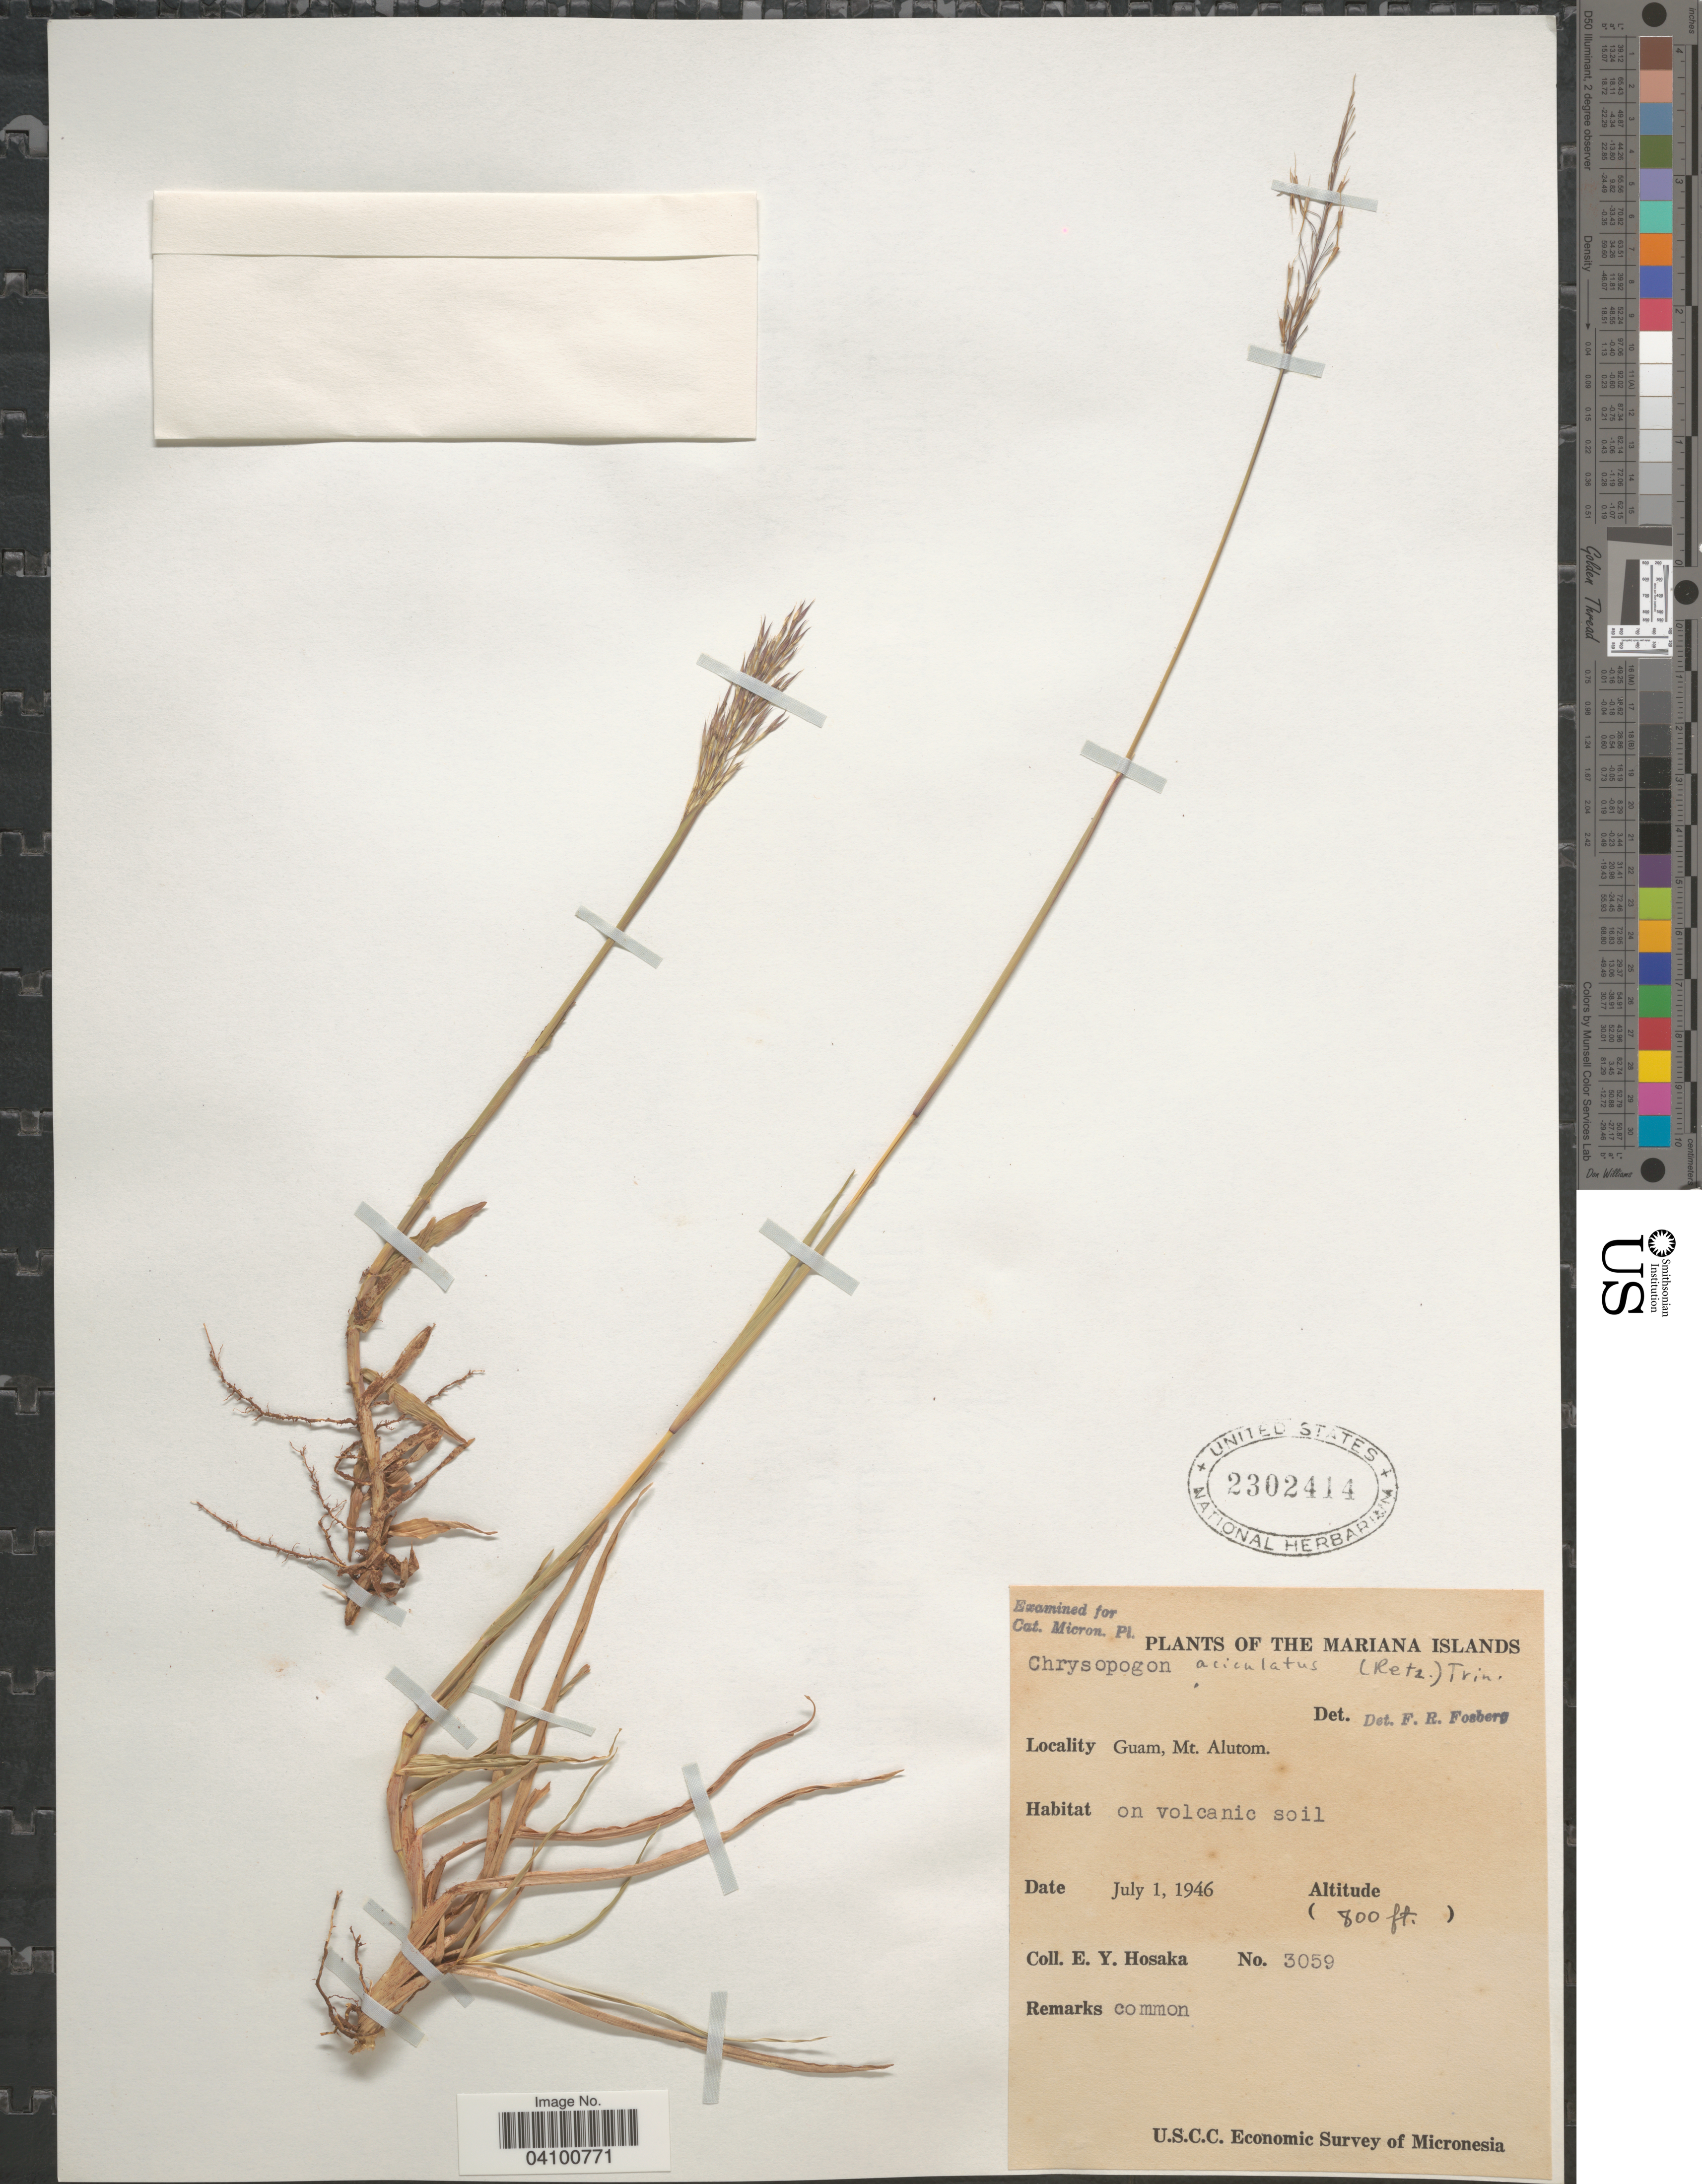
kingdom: Plantae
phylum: Tracheophyta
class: Liliopsida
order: Poales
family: Poaceae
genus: Chrysopogon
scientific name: Chrysopogon aciculatus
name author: (Retz.) Trin.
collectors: E. Y. Hosaka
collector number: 3059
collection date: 1946-07-01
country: Guam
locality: Mariana Islands. Mt. Alutom. U.S.C.C. Economic Survey of Micronesia.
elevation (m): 244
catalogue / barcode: US 2302414